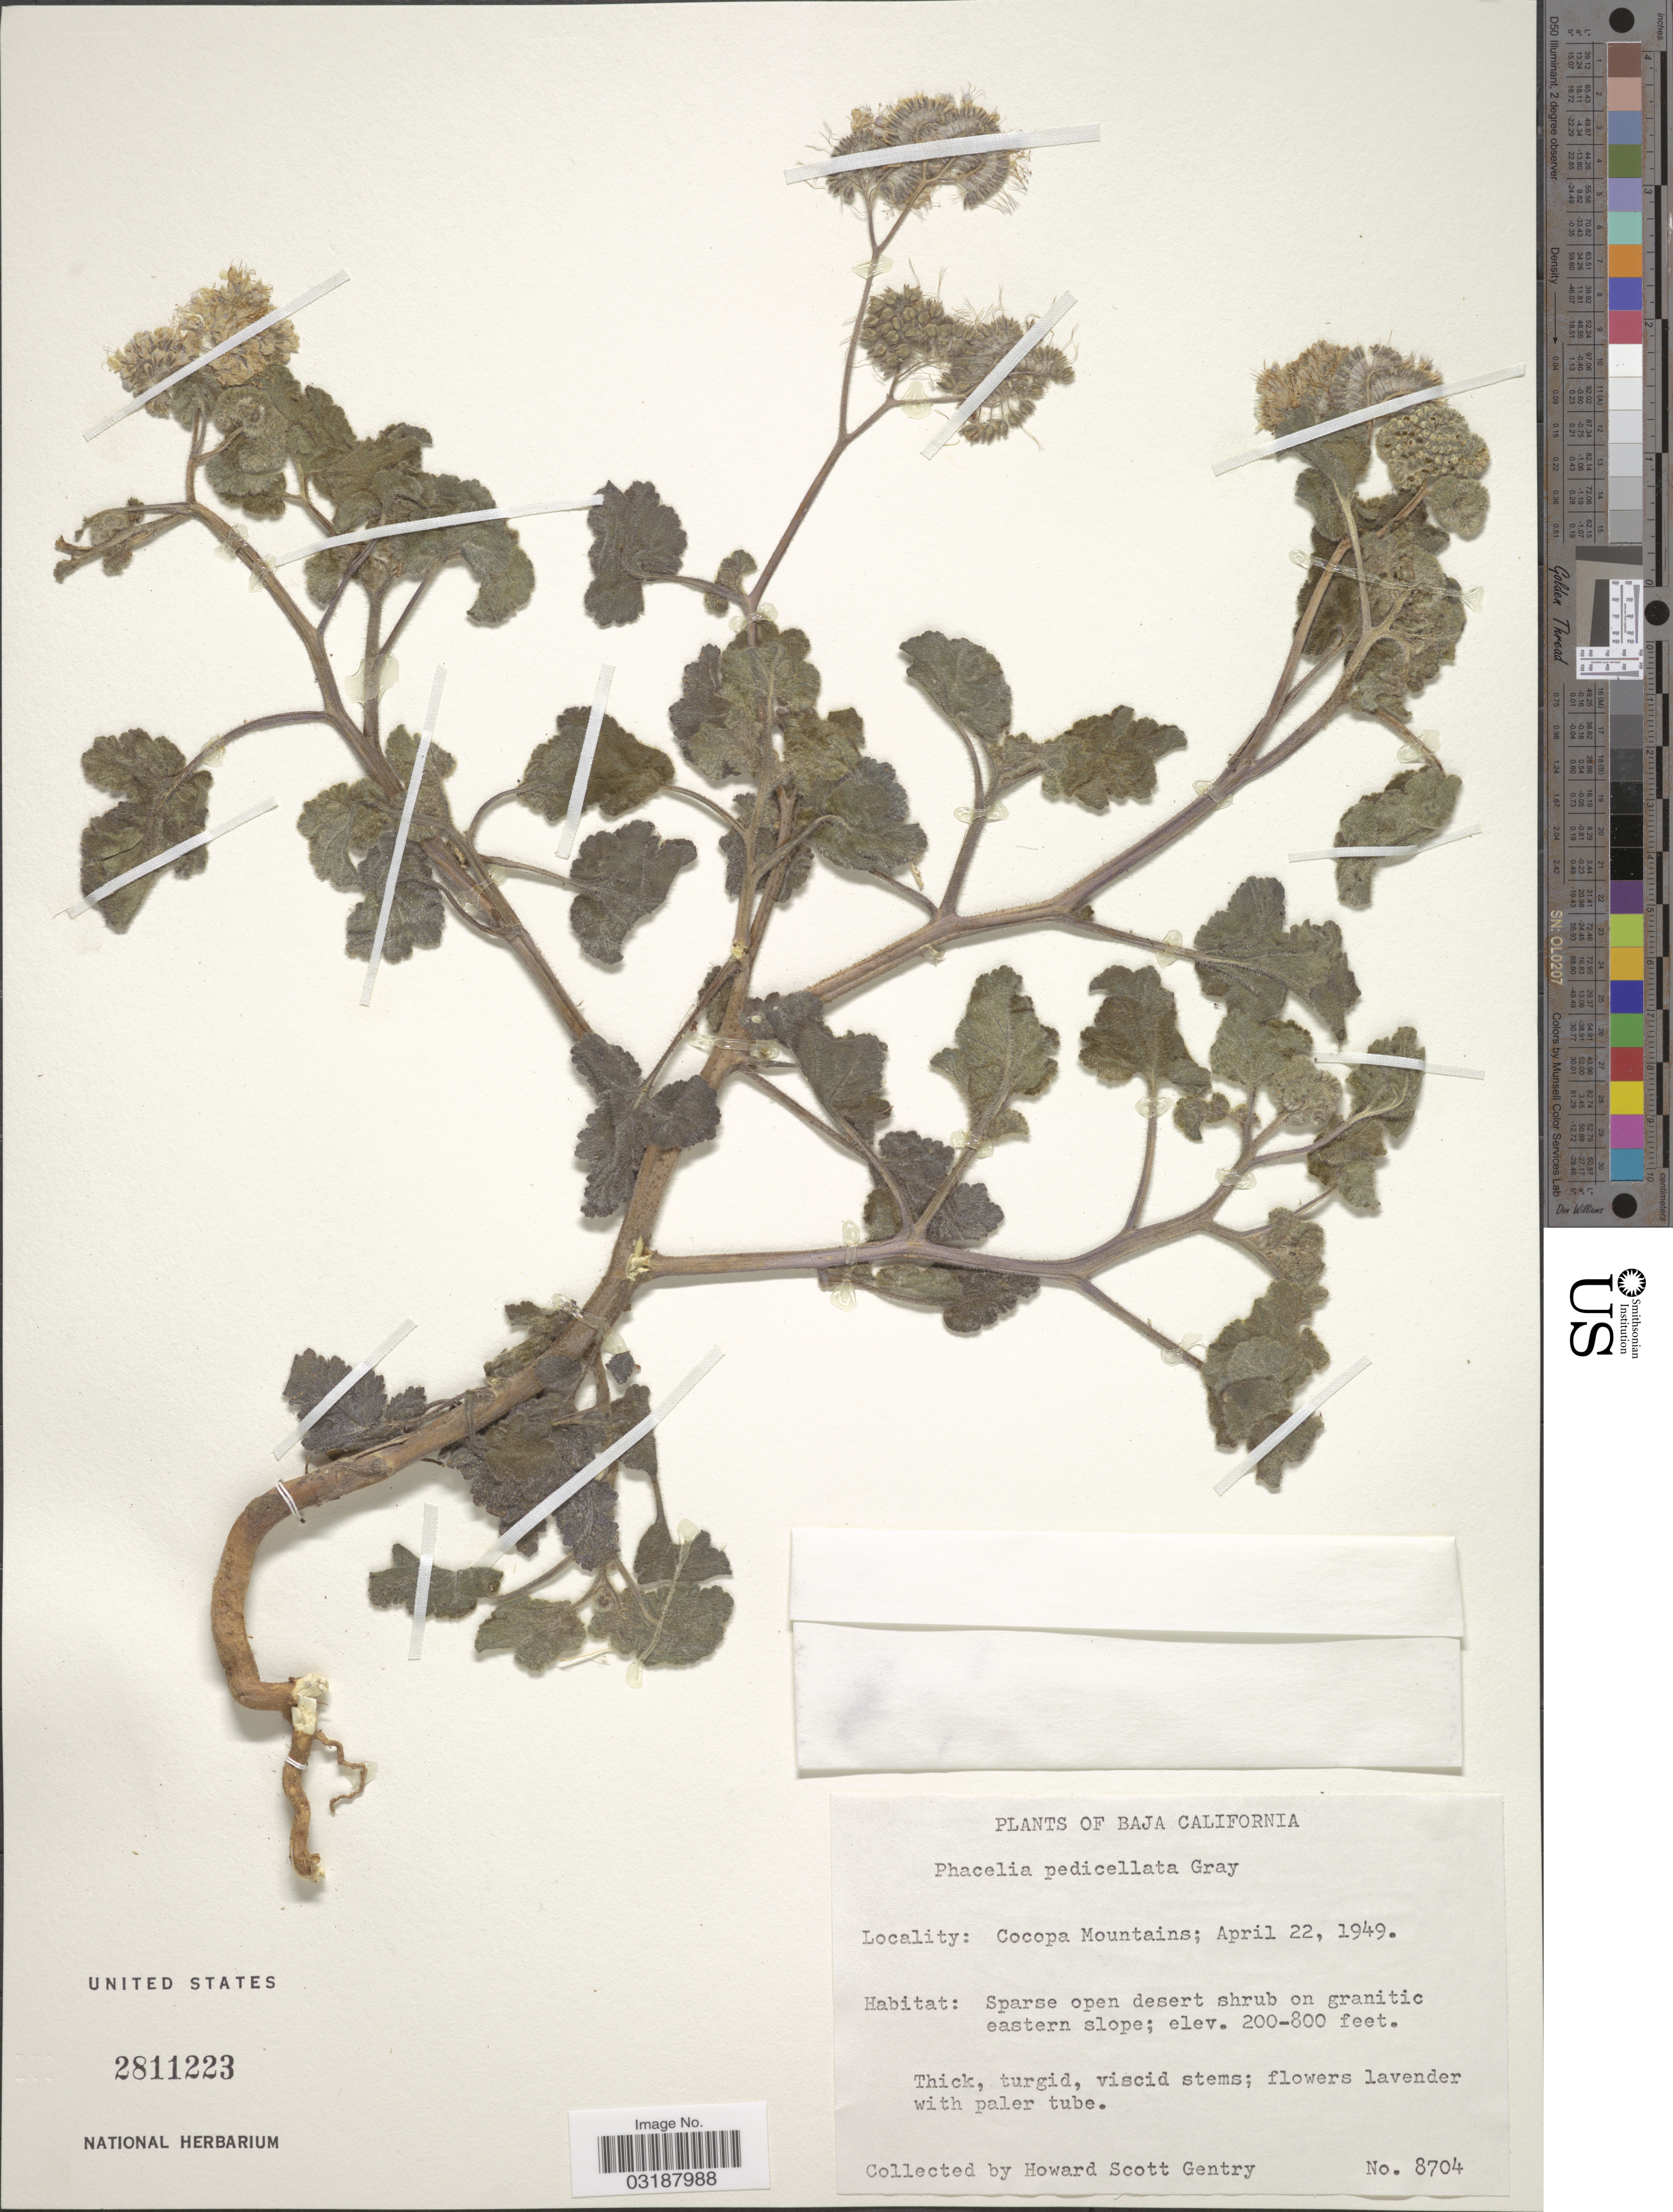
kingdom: Plantae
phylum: Tracheophyta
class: Magnoliopsida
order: Boraginales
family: Hydrophyllaceae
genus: Phacelia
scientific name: Phacelia pedicellata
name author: A. Gray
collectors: H. S. Gentry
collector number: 8704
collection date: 1949-04-22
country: Mexico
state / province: Baja California Norte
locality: Cocopa Mountains.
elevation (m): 61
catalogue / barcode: US 2811223